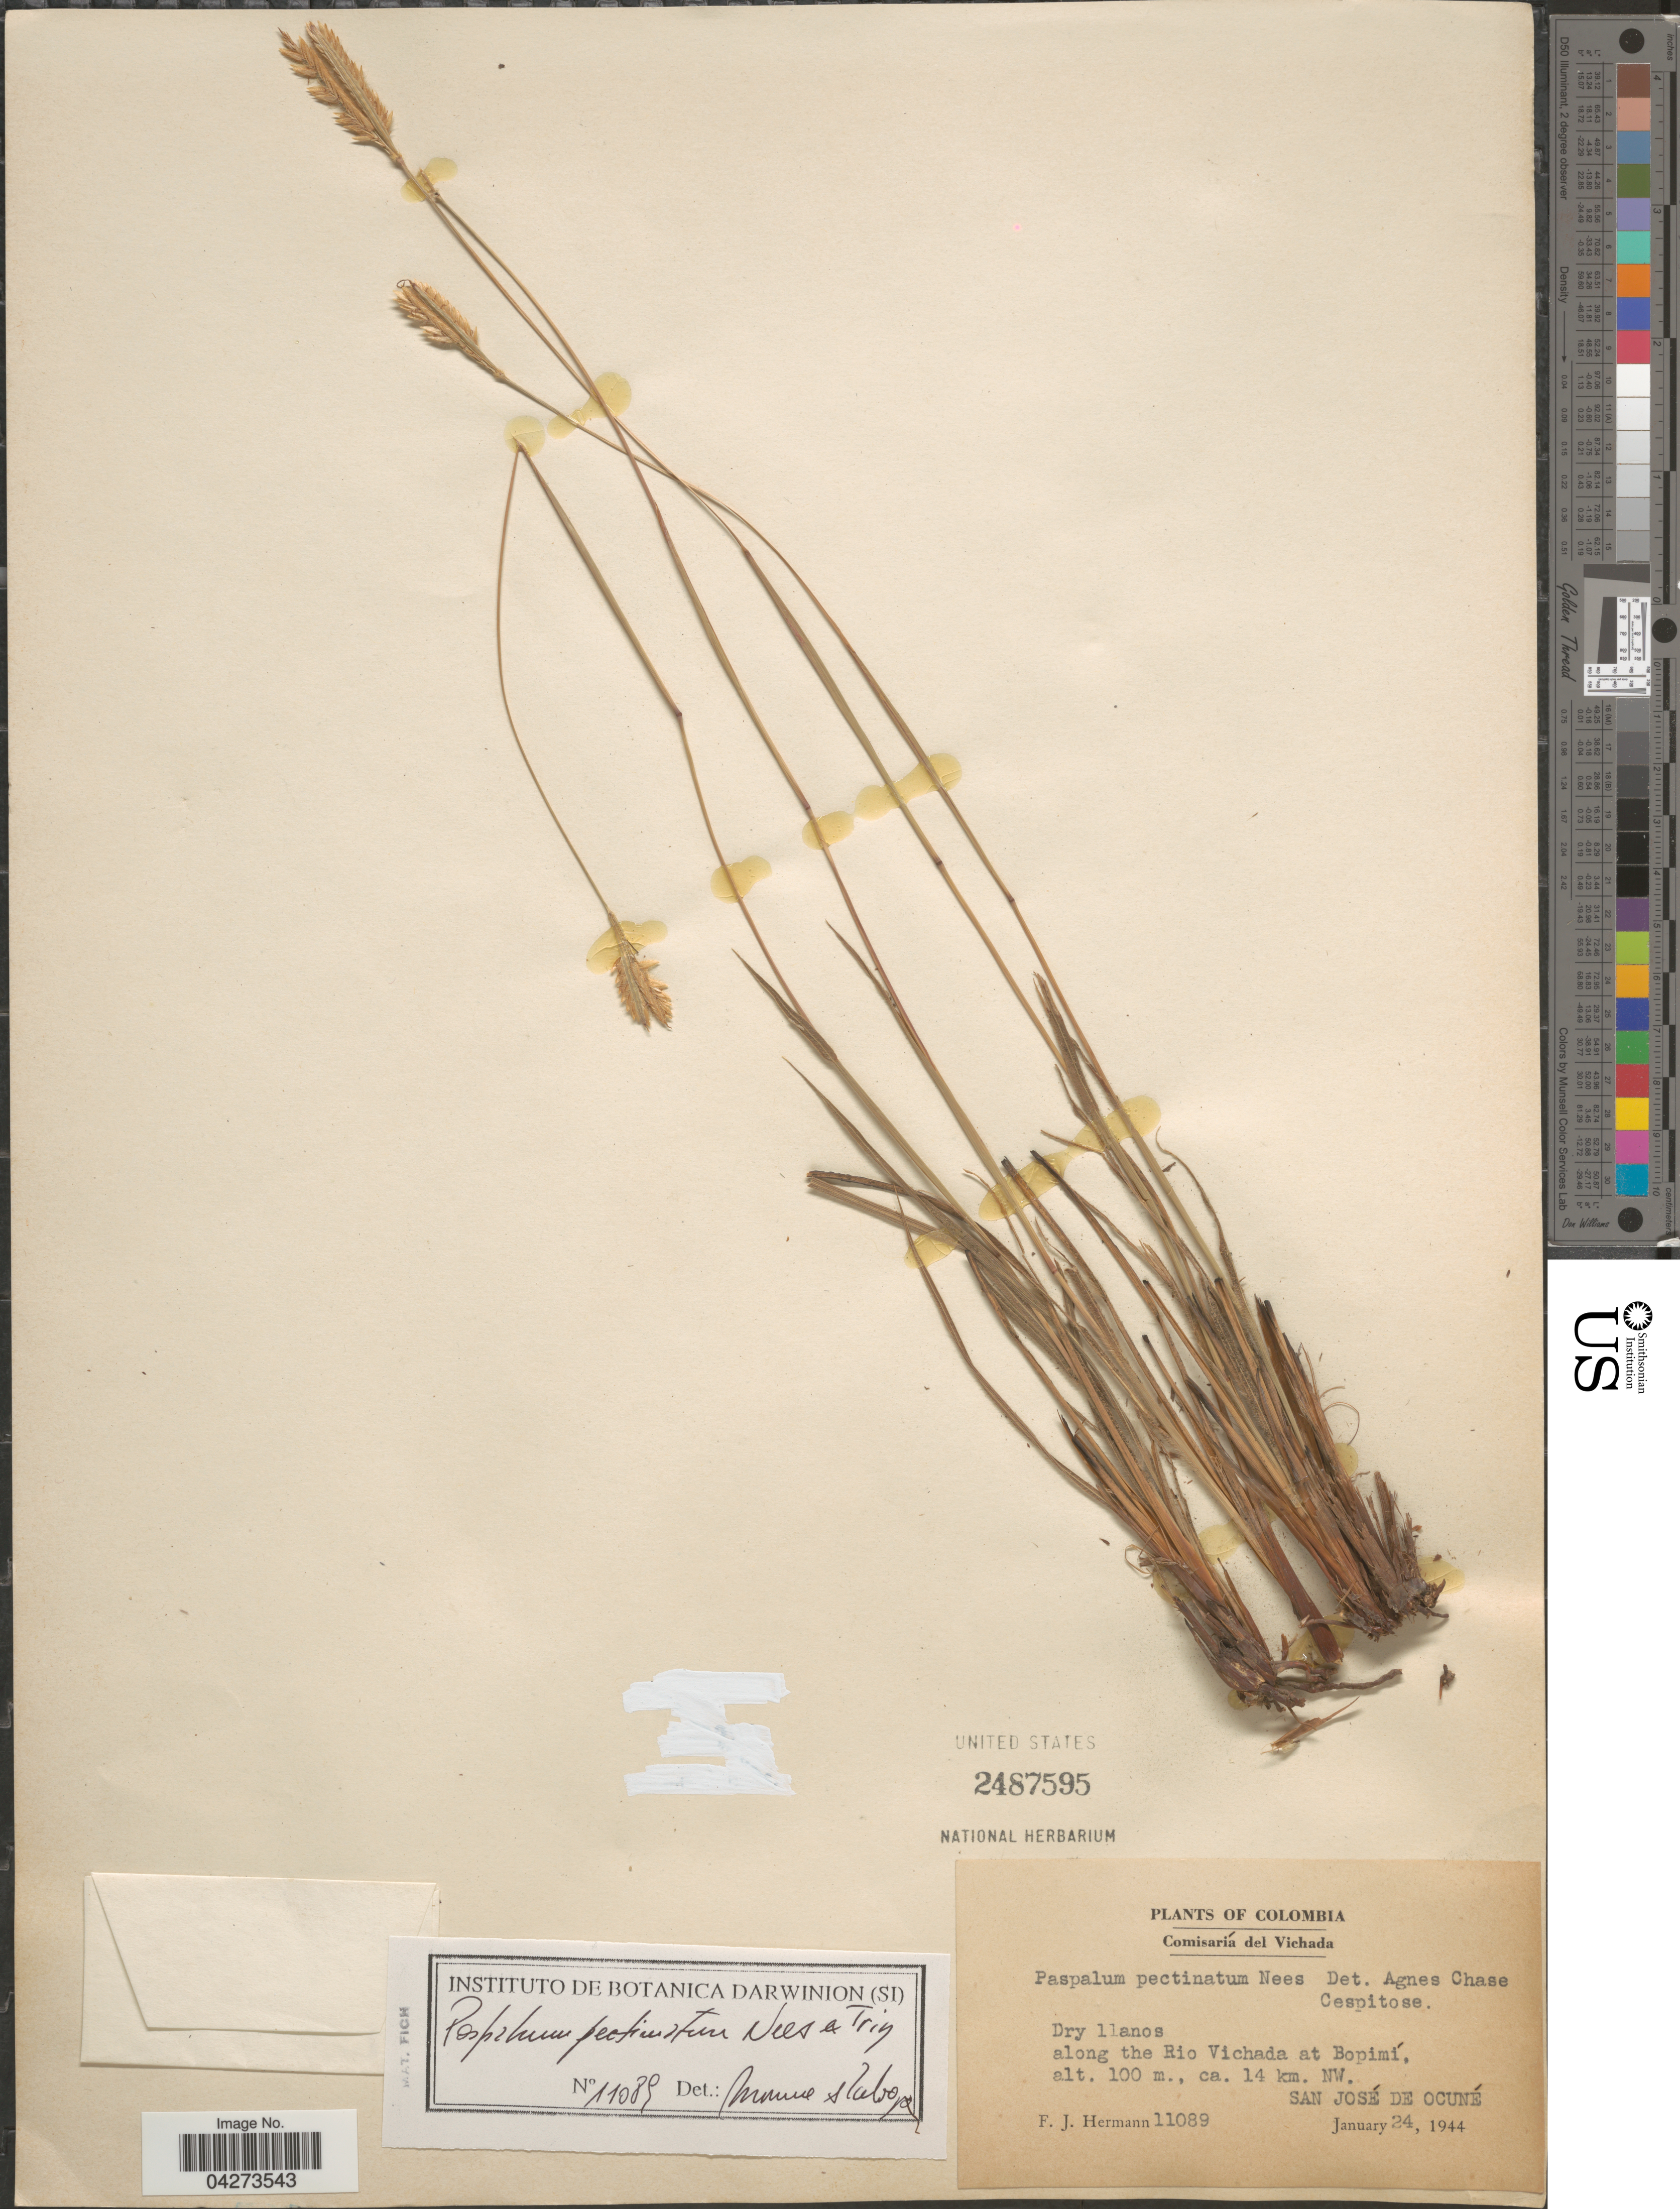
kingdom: Plantae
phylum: Tracheophyta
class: Liliopsida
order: Poales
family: Poaceae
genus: Paspalum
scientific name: Paspalum pectinatum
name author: Nees ex Trin.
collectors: F. J. Hermann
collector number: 11089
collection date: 1944-01-24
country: Colombia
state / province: Vichada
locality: Comisaría del Vichada. Dry llanos along the Rio Vichada at Bopimí, ca. 14 km. NW. San José de Ocuné.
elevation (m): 100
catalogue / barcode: US 2487595